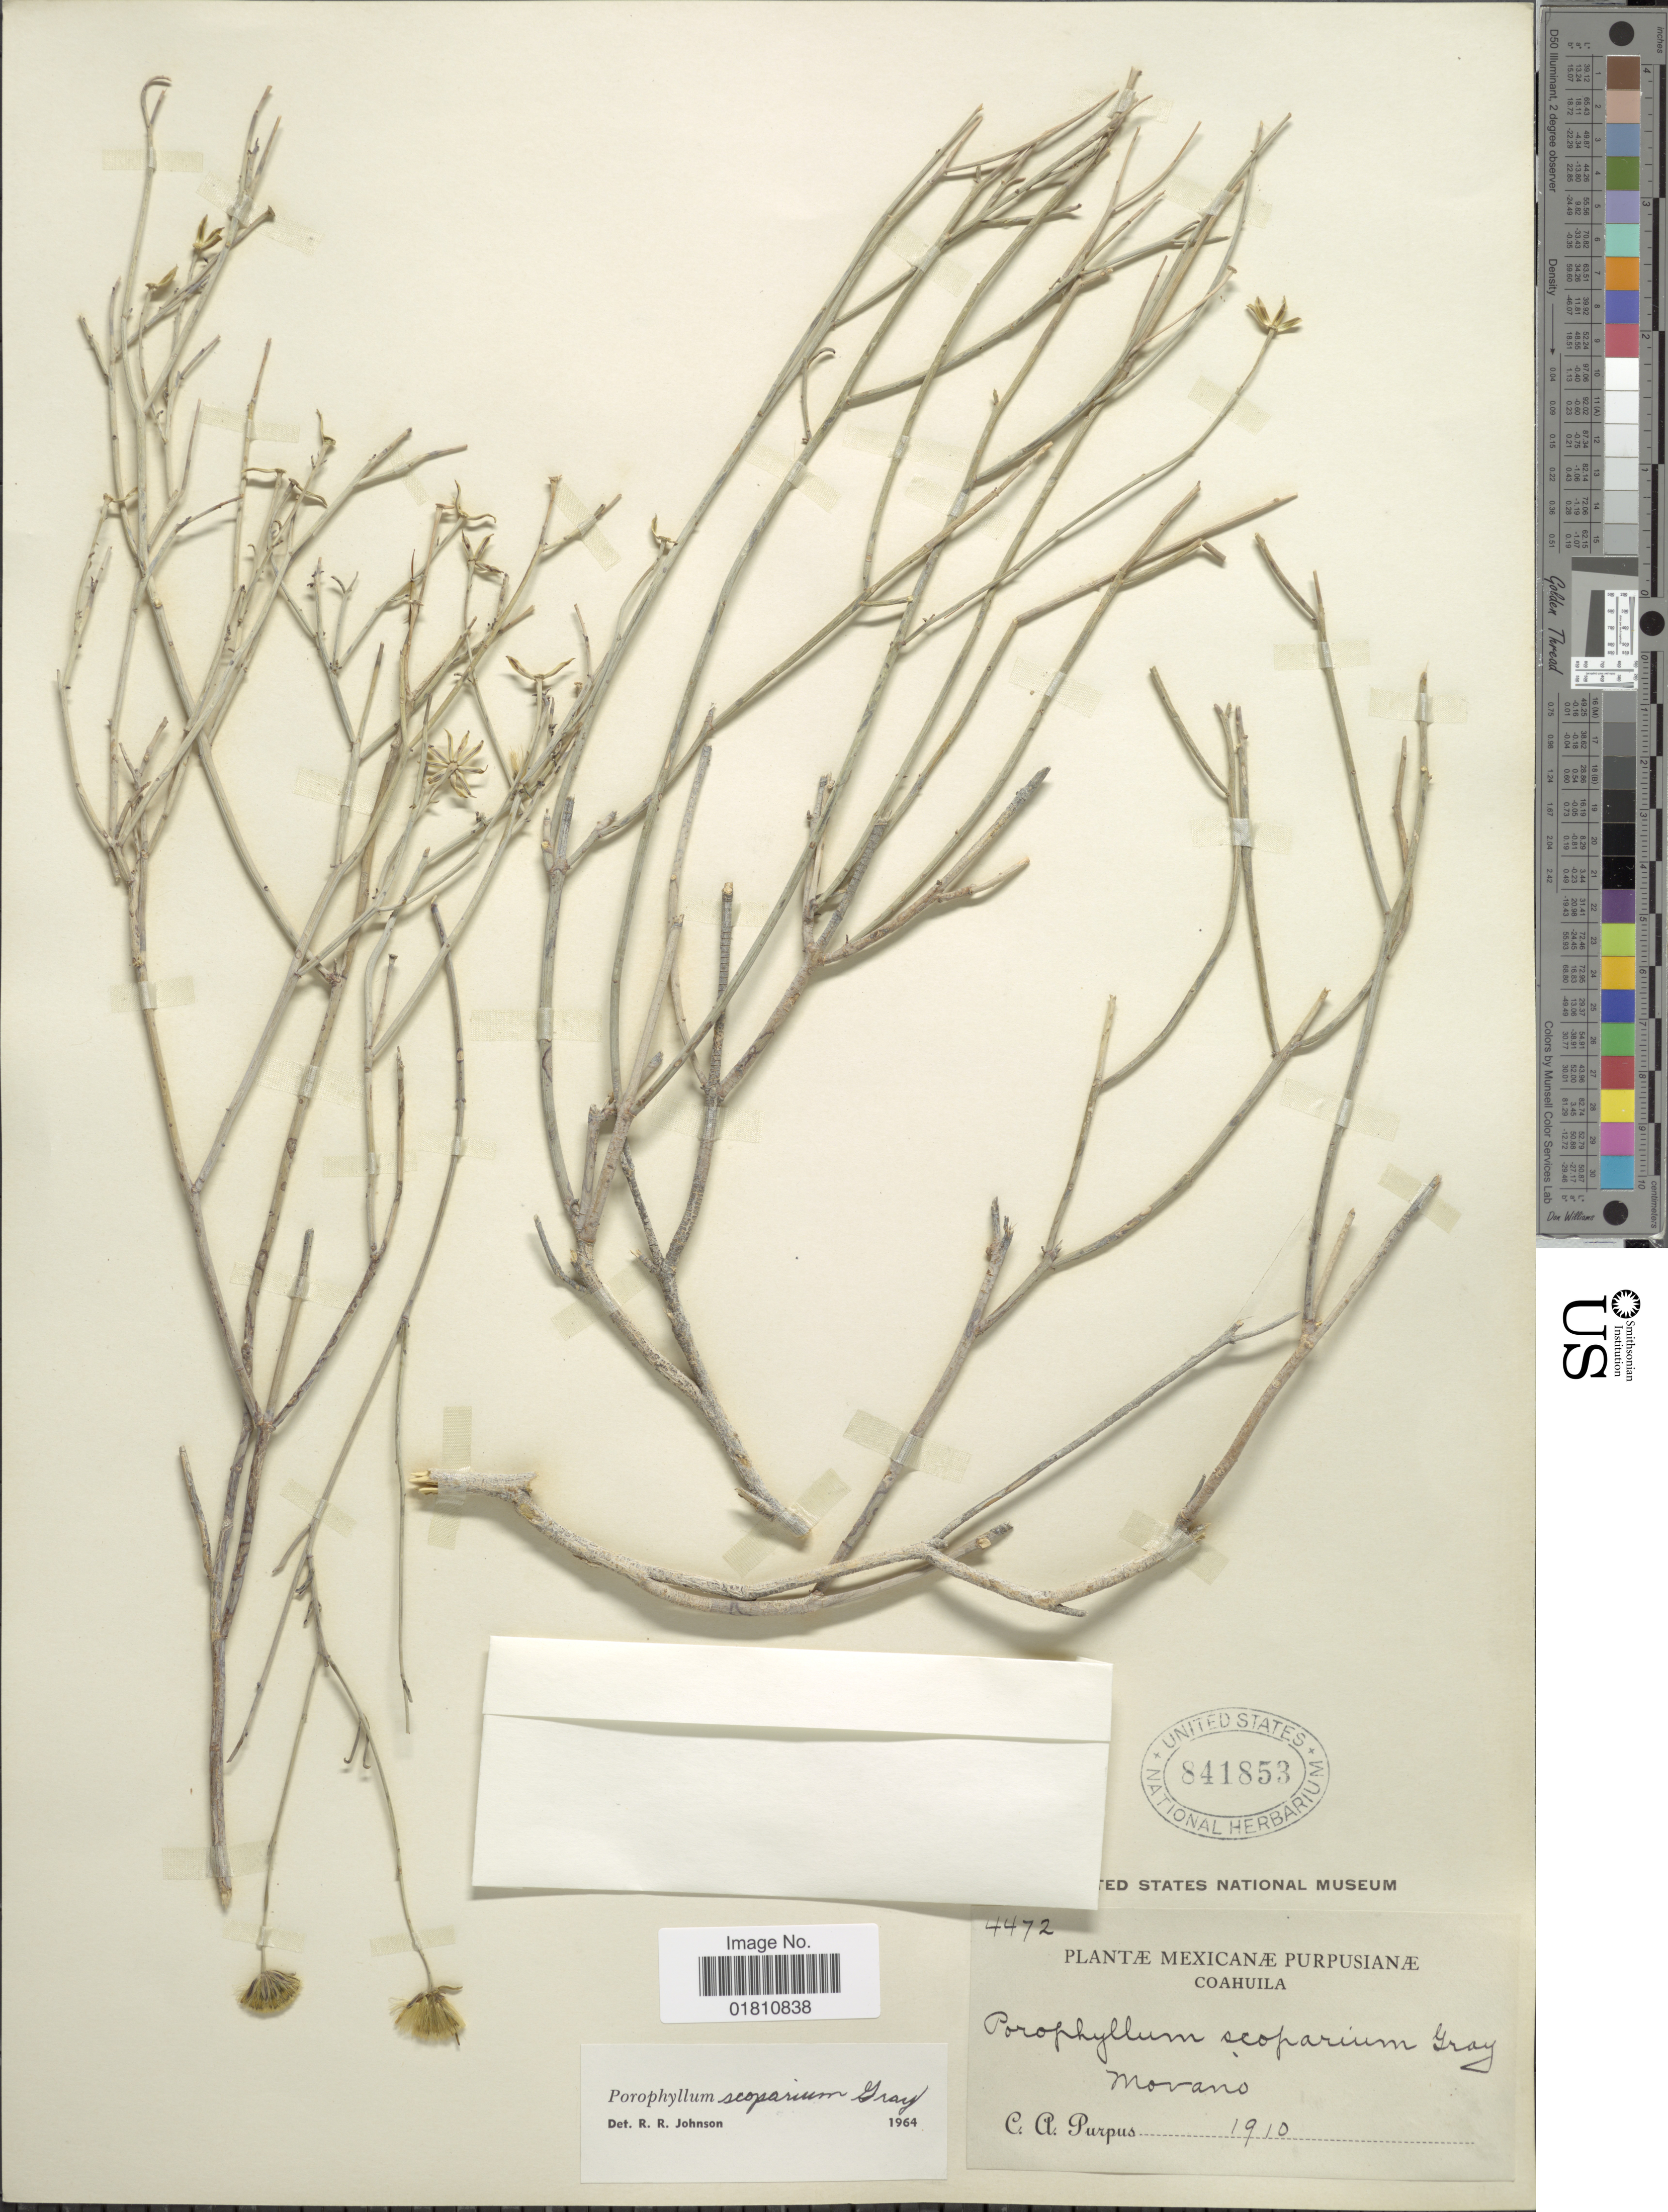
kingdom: Plantae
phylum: Tracheophyta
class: Magnoliopsida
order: Asterales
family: Asteraceae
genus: Porophyllum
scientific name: Porophyllum scoparium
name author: A. Gray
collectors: C. A. Purpus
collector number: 4472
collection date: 1910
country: Mexico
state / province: Coahuila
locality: Morano.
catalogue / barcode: US 841853